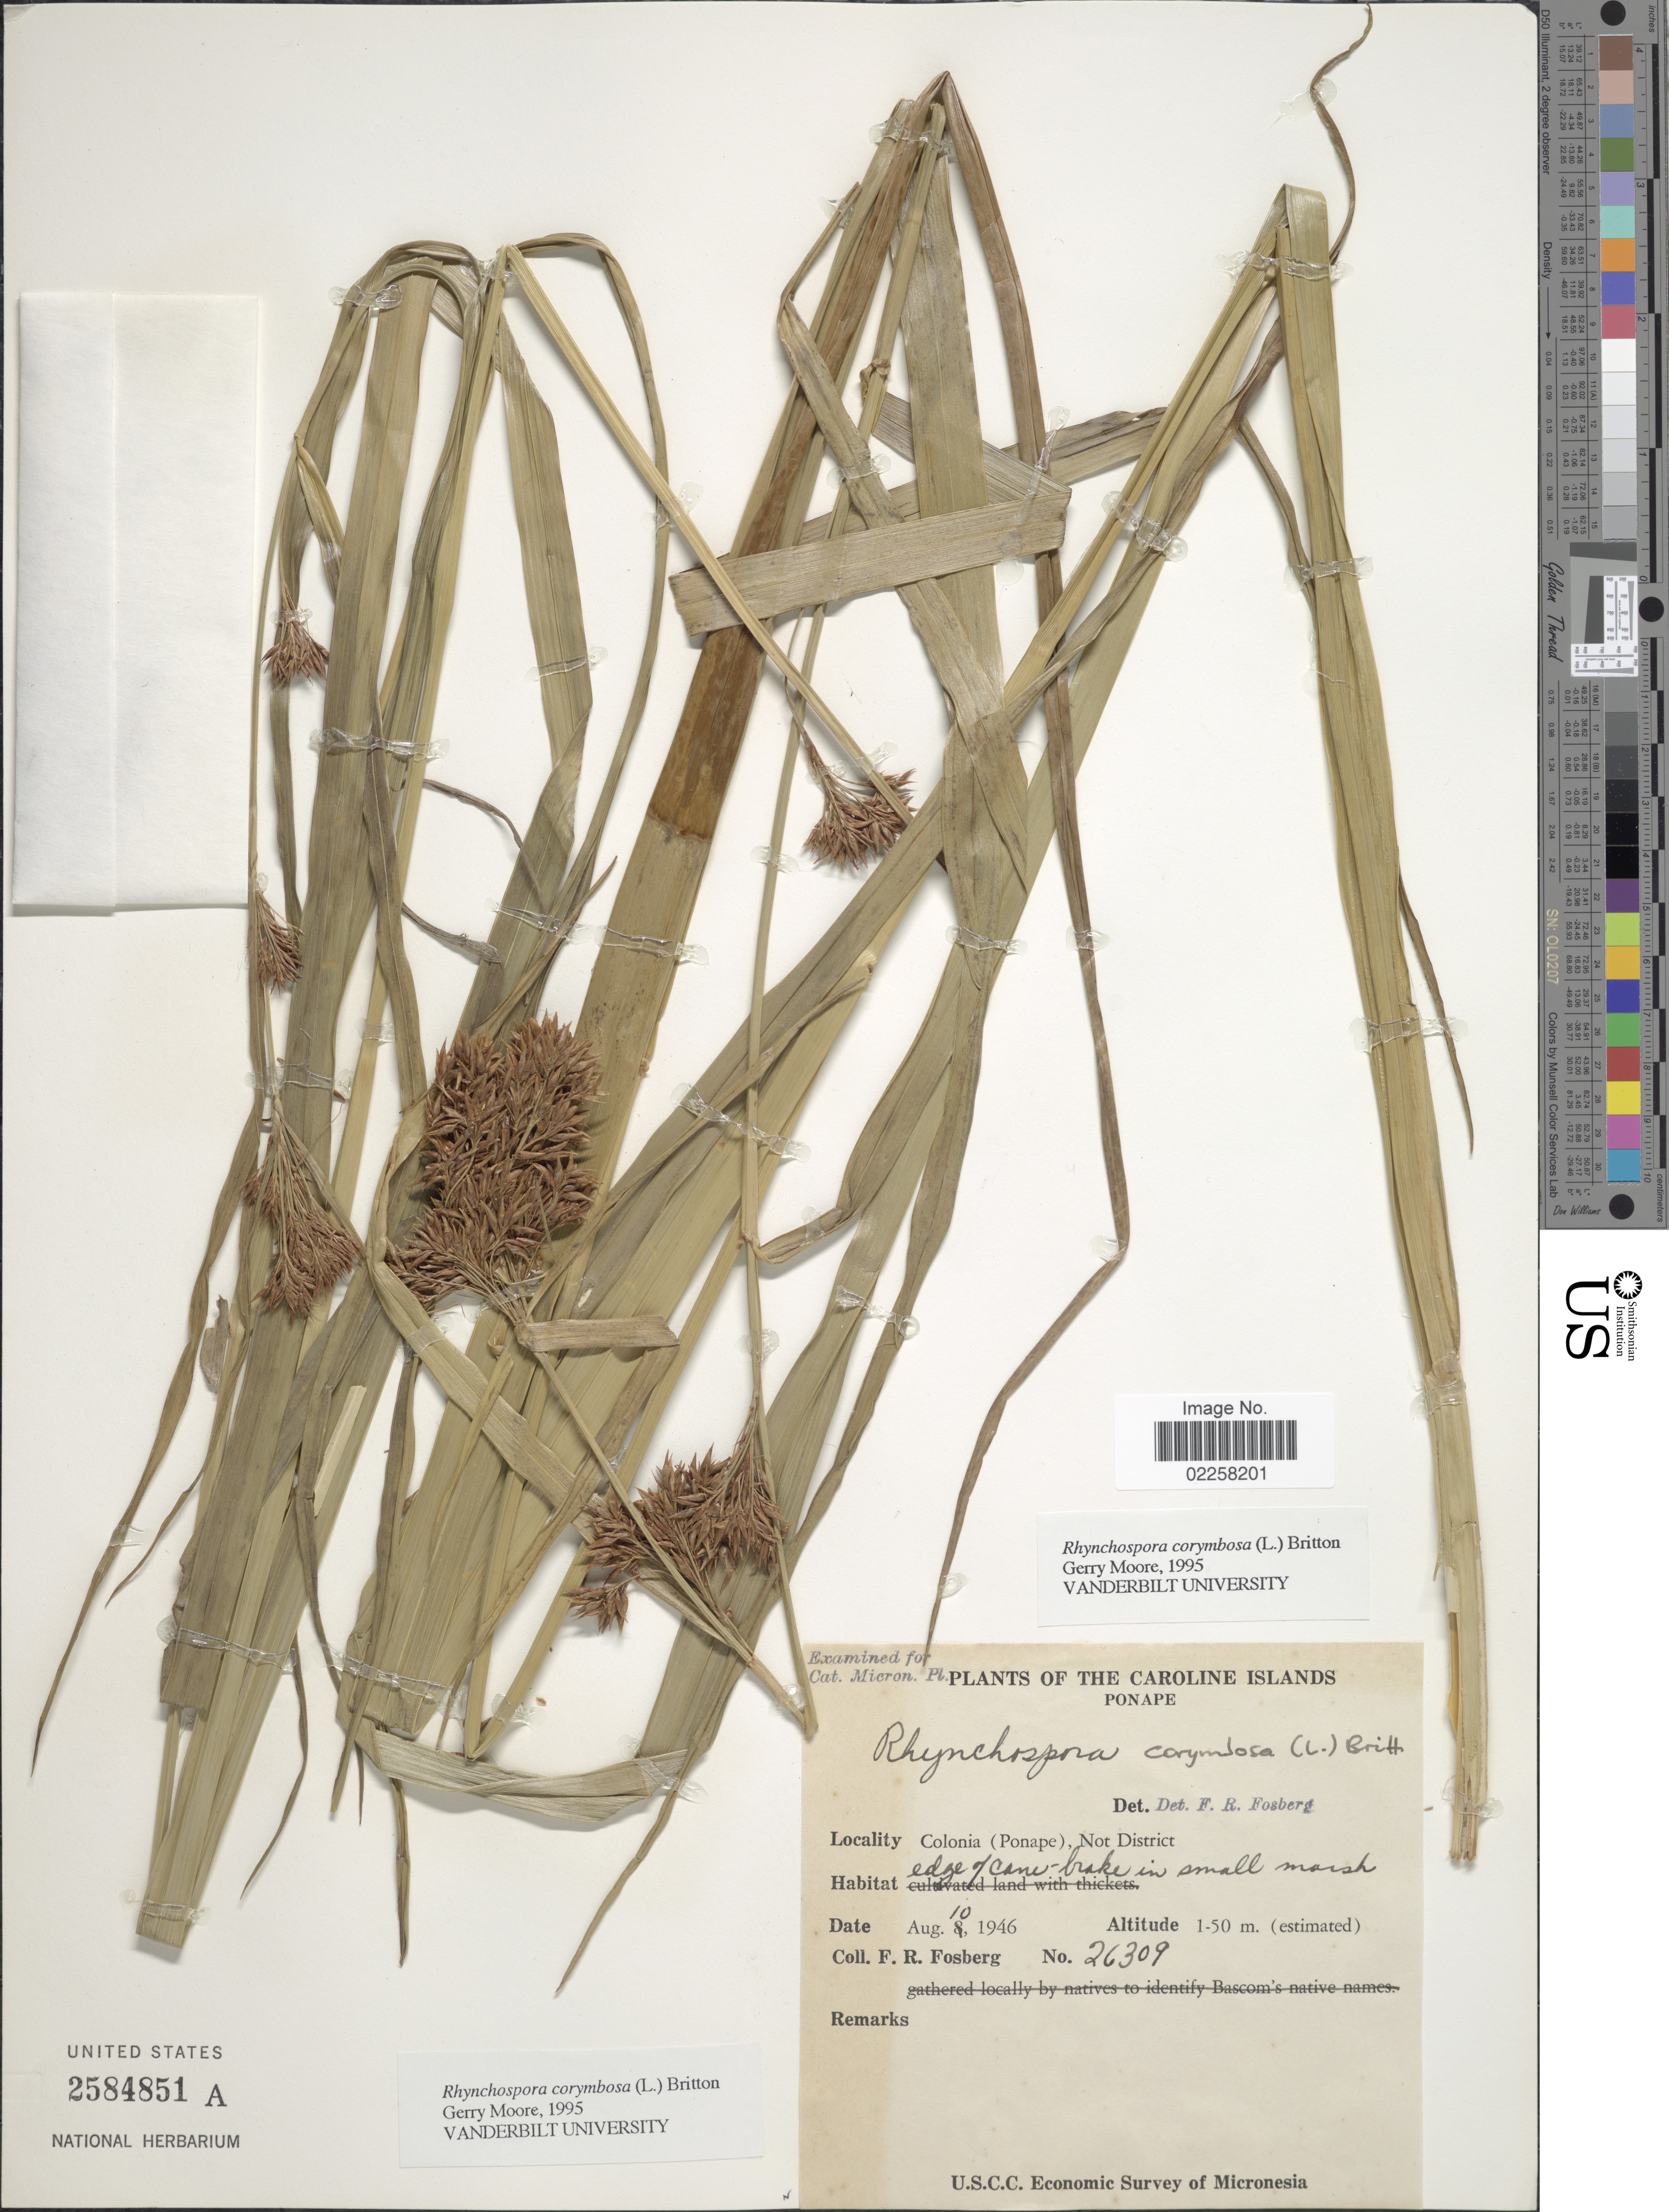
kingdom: Plantae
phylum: Tracheophyta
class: Liliopsida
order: Poales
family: Cyperaceae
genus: Rhynchospora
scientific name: Rhynchospora corymbosa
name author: (L.) Britton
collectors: F. R. Fosberg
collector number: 26309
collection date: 1946-08-10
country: Micronesia, Federated States of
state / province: Pohnpei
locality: Caroline Islands. Ponape. Colonia (Ponape), Not District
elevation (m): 1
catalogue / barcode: US 2584851A